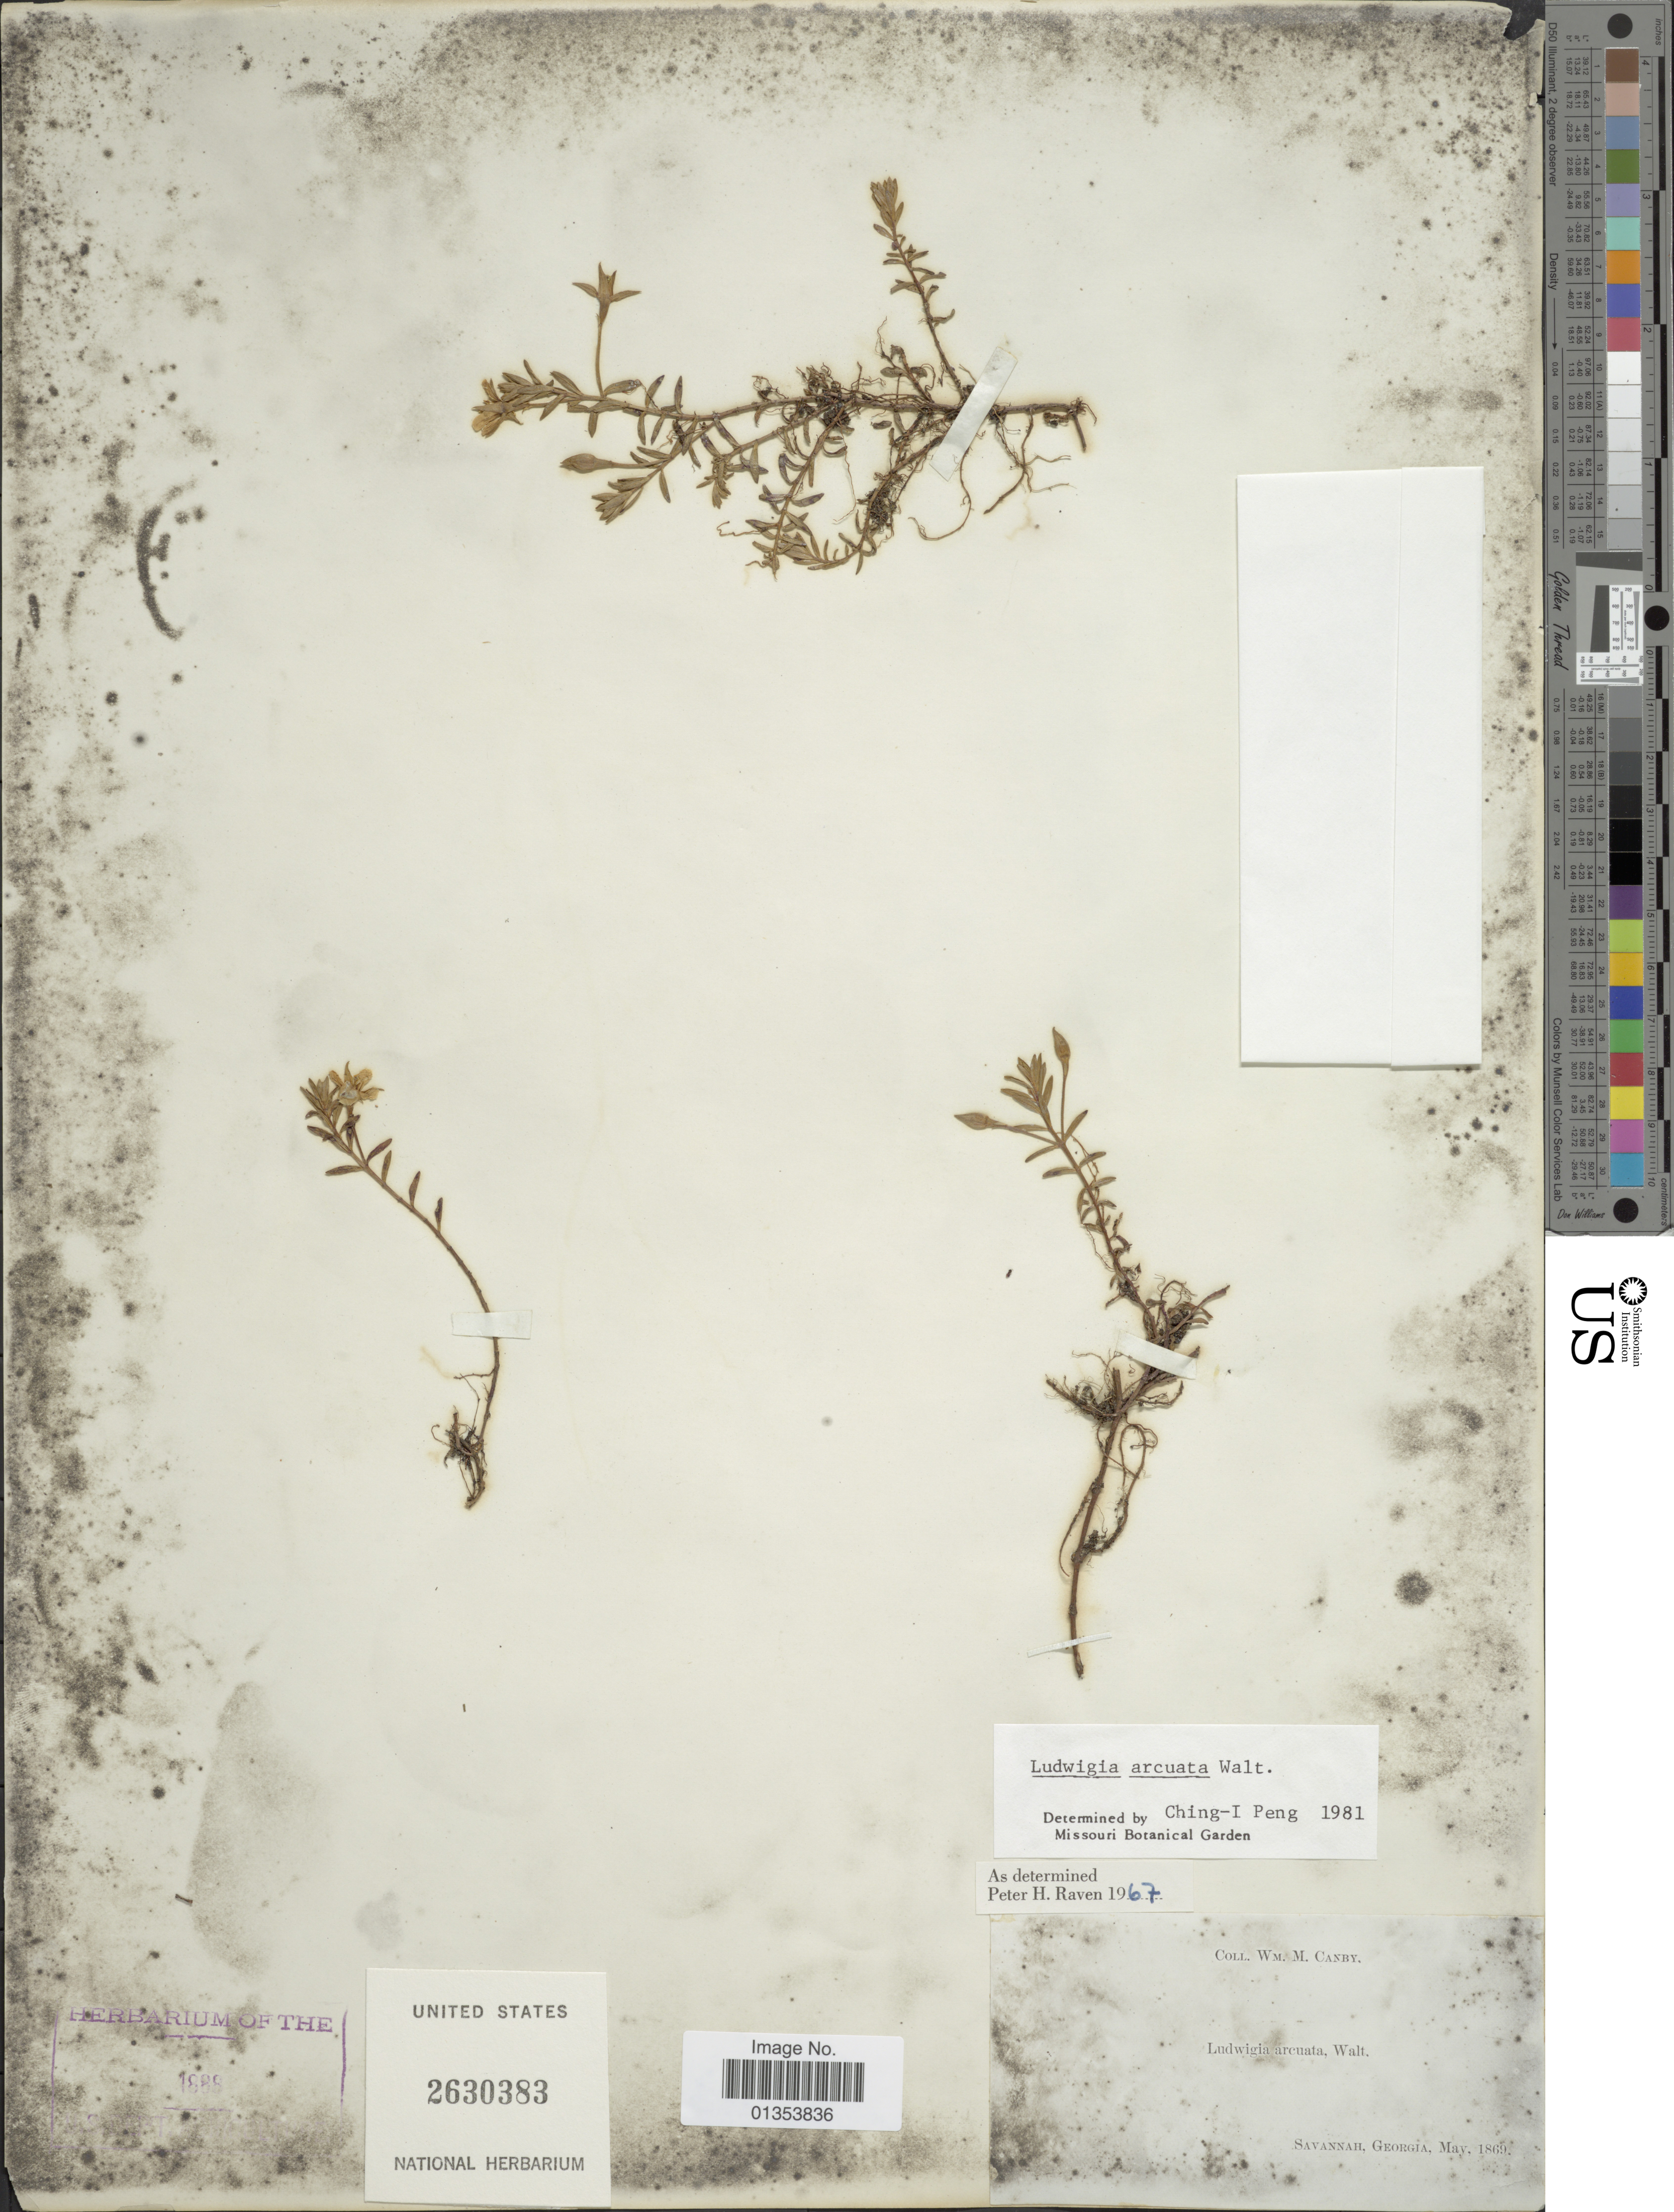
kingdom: Plantae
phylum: Tracheophyta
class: Magnoliopsida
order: Myrtales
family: Onagraceae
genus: Ludwigia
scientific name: Ludwigia arcuata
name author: Walter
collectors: W. M. Canby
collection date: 1869-05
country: United States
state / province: Georgia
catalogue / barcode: US 2630383